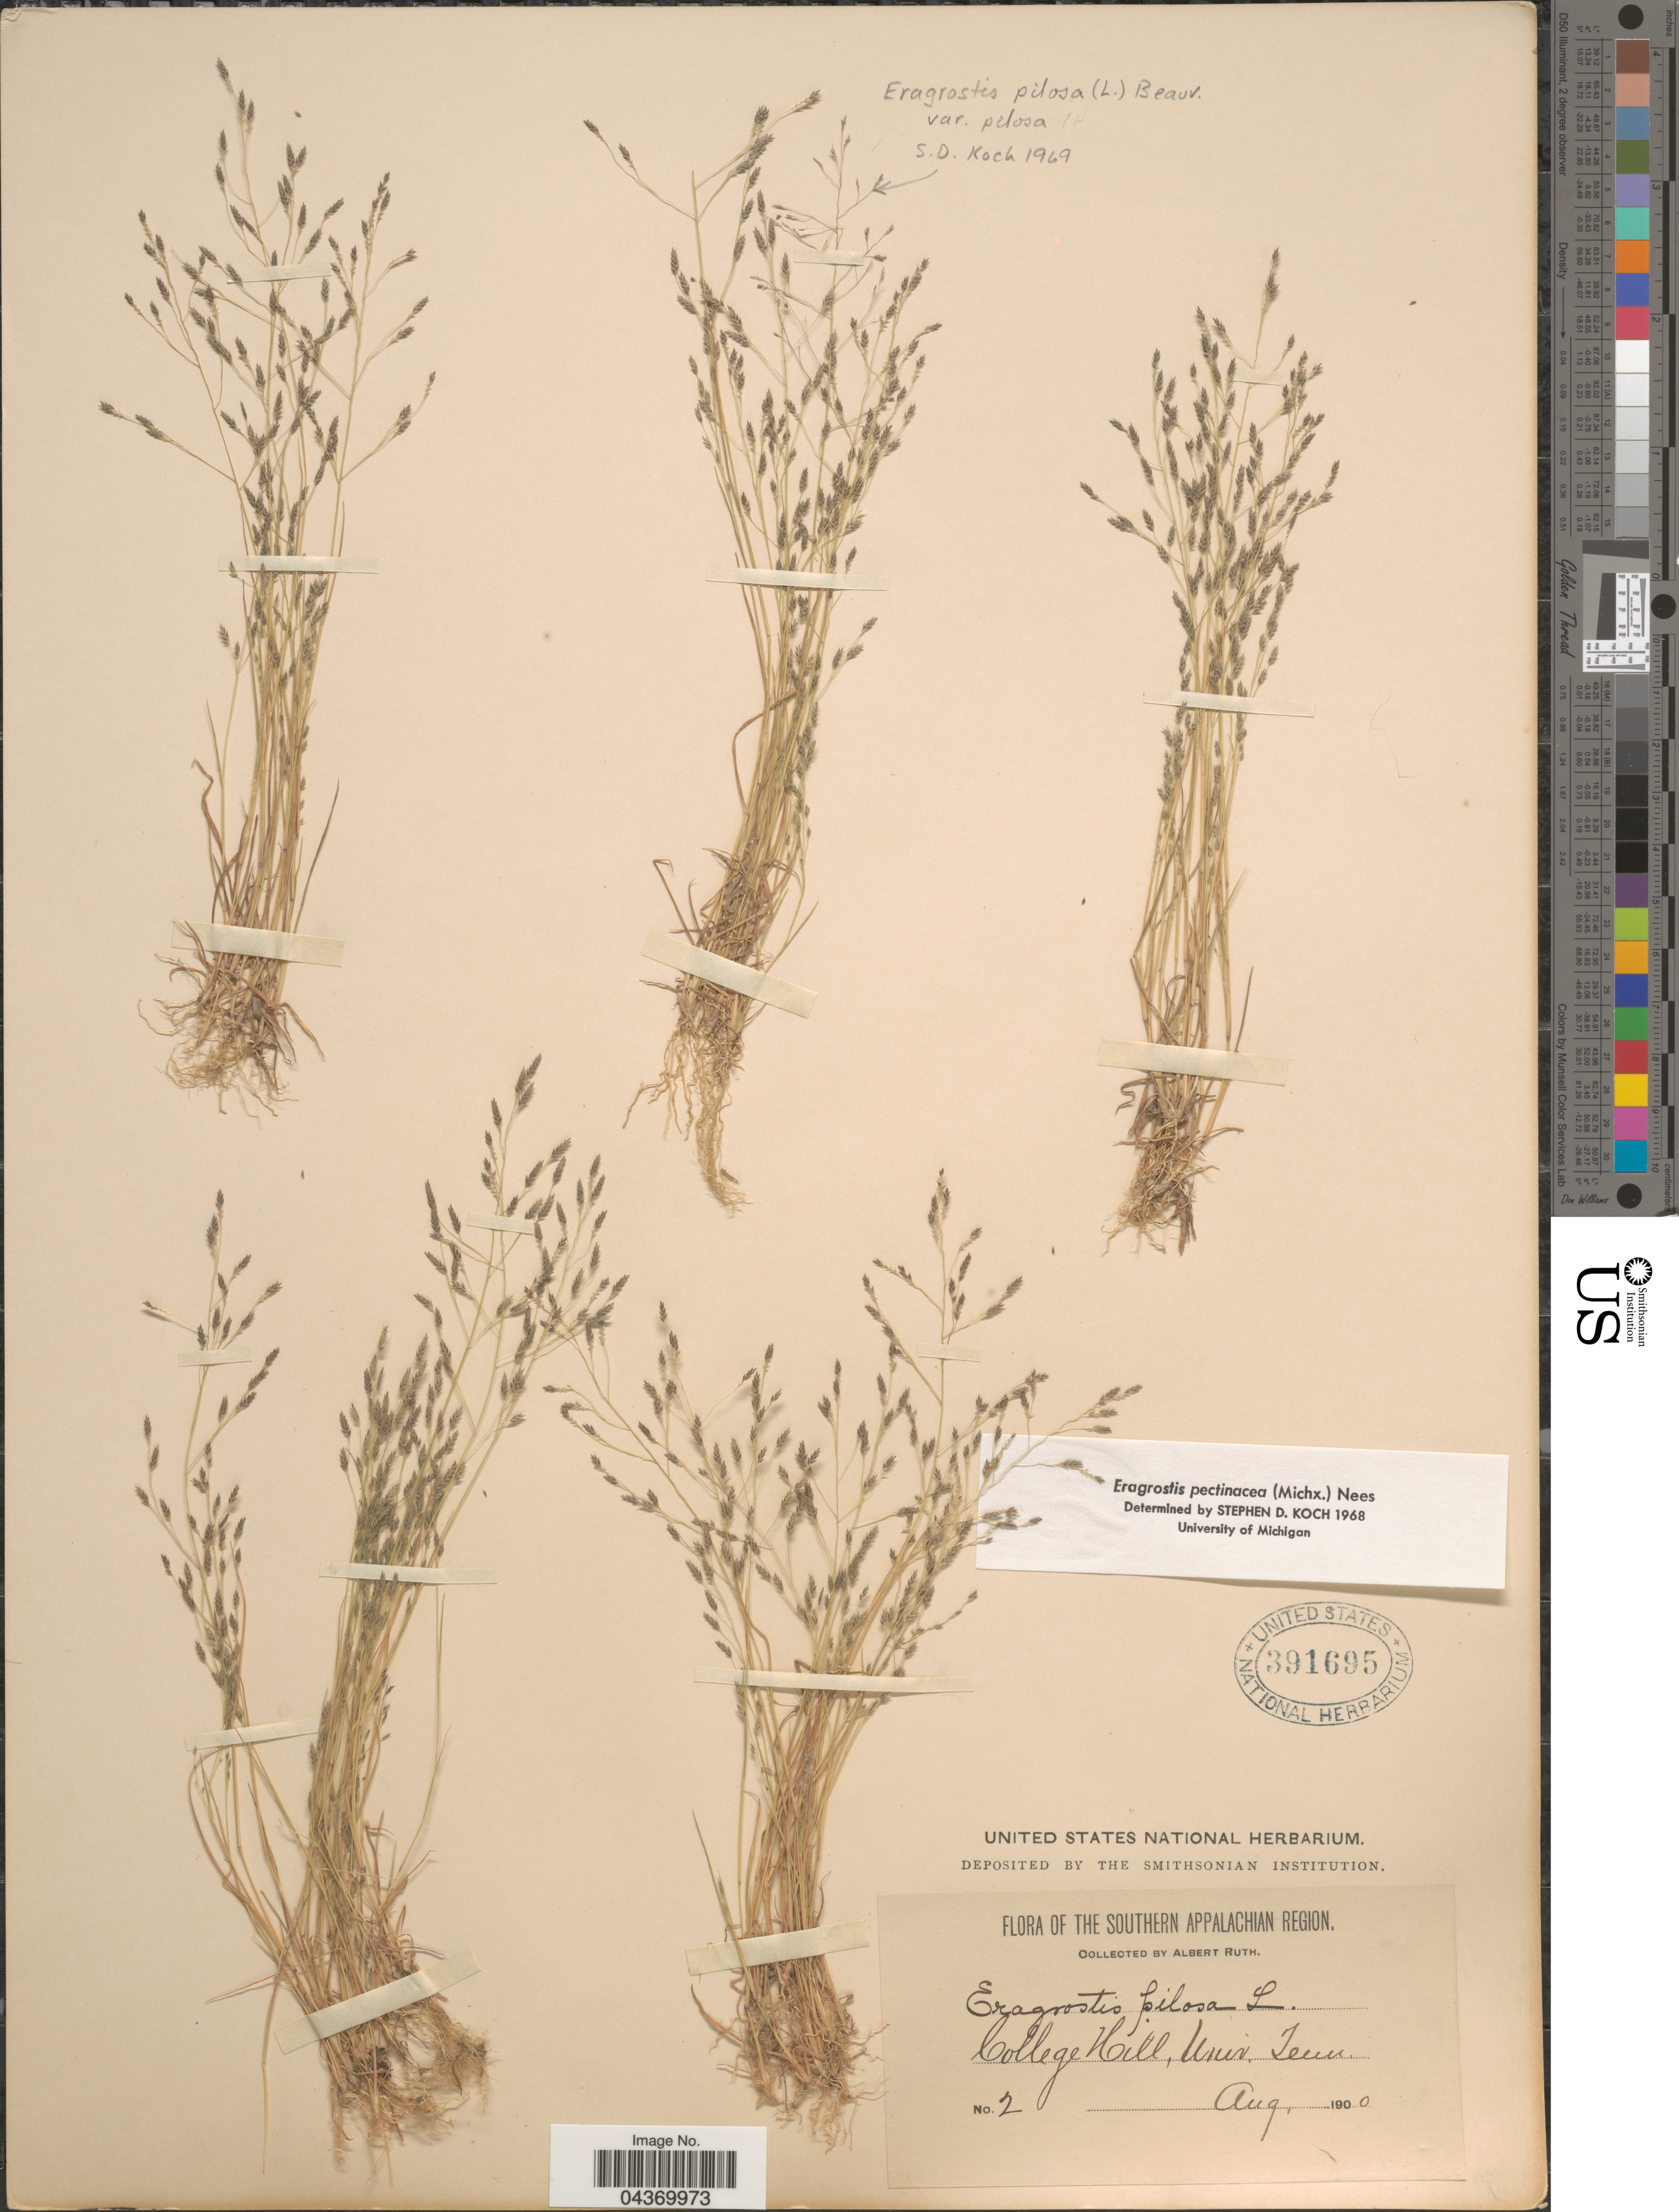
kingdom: Plantae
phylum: Tracheophyta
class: Liliopsida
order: Poales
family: Poaceae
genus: Eragrostis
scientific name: Eragrostis pectinacea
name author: (Michx.) Nees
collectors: A. Ruth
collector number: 2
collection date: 1900-08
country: United States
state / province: Tennessee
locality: The Southern Appalachian Region. College Hill, Univ. Tenn.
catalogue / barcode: US 391695